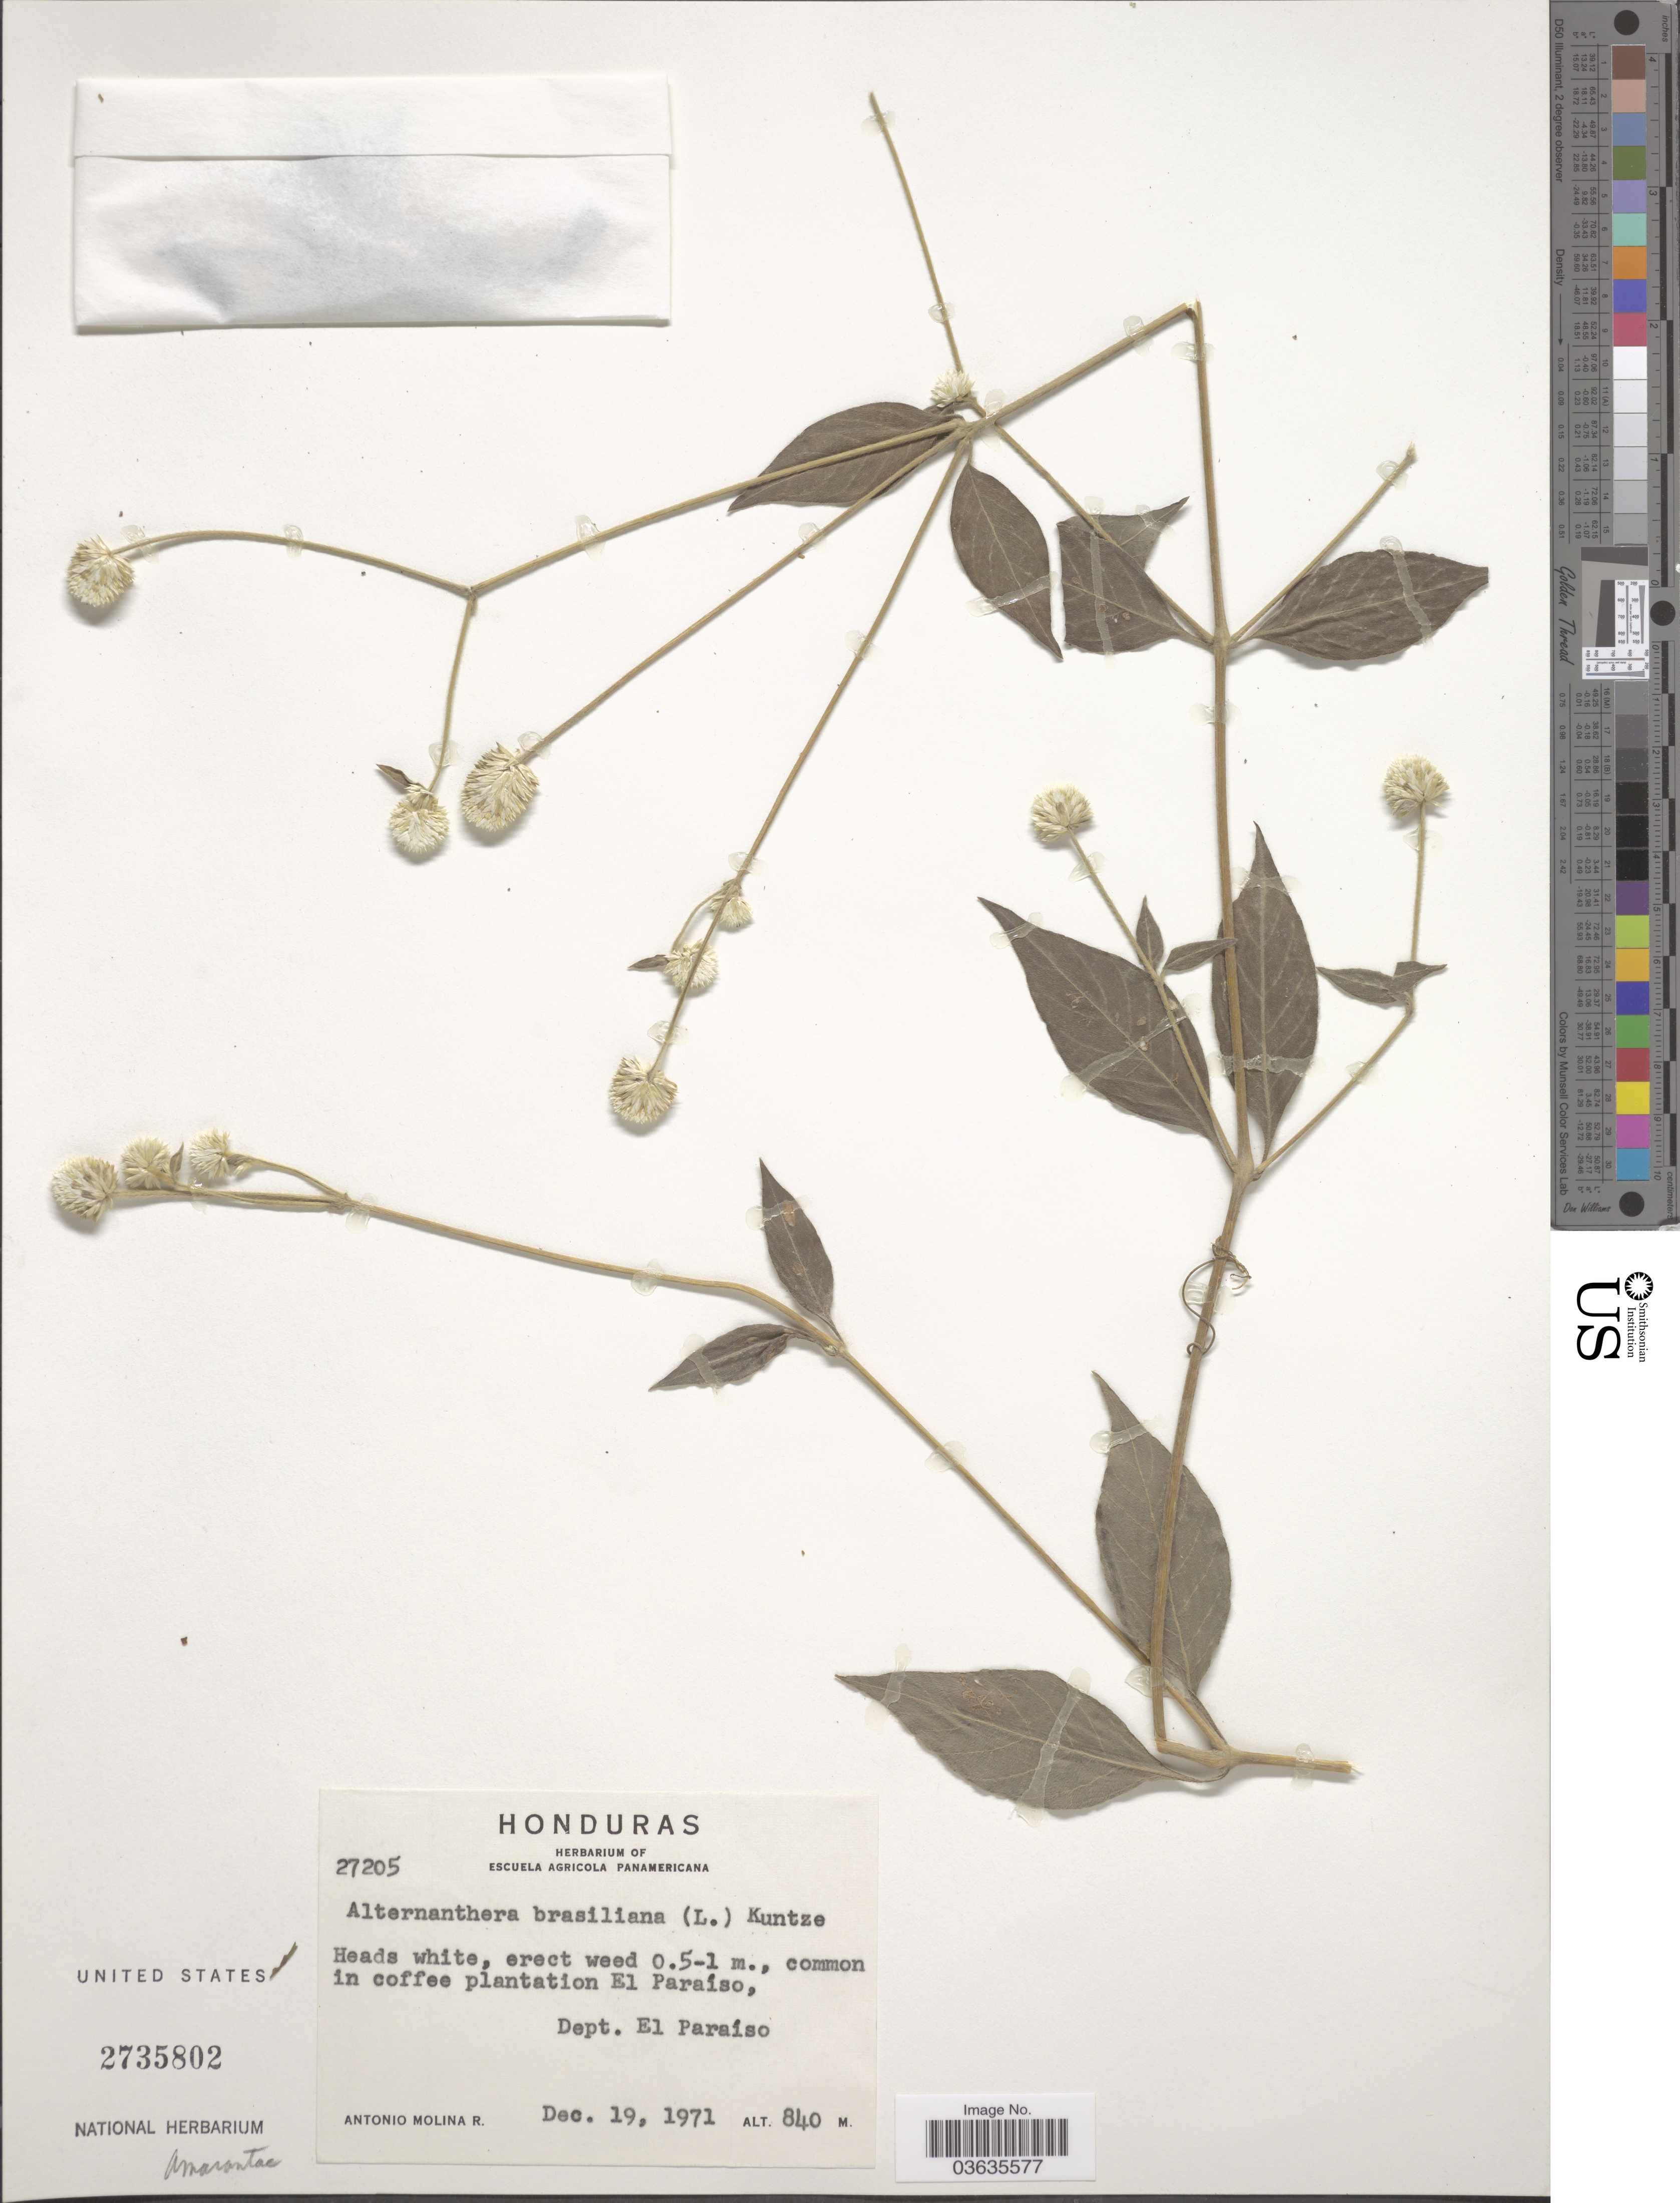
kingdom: Plantae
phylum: Tracheophyta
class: Magnoliopsida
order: Caryophyllales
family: Amaranthaceae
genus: Alternanthera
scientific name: Alternanthera brasiliana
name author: (L.) Kuntze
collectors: A. Molina R.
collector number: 27205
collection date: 1971-12-19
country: Honduras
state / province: El Paraíso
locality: In coffee plantation El Paraíso, Dept. El Paraíso.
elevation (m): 840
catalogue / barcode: US 2735802